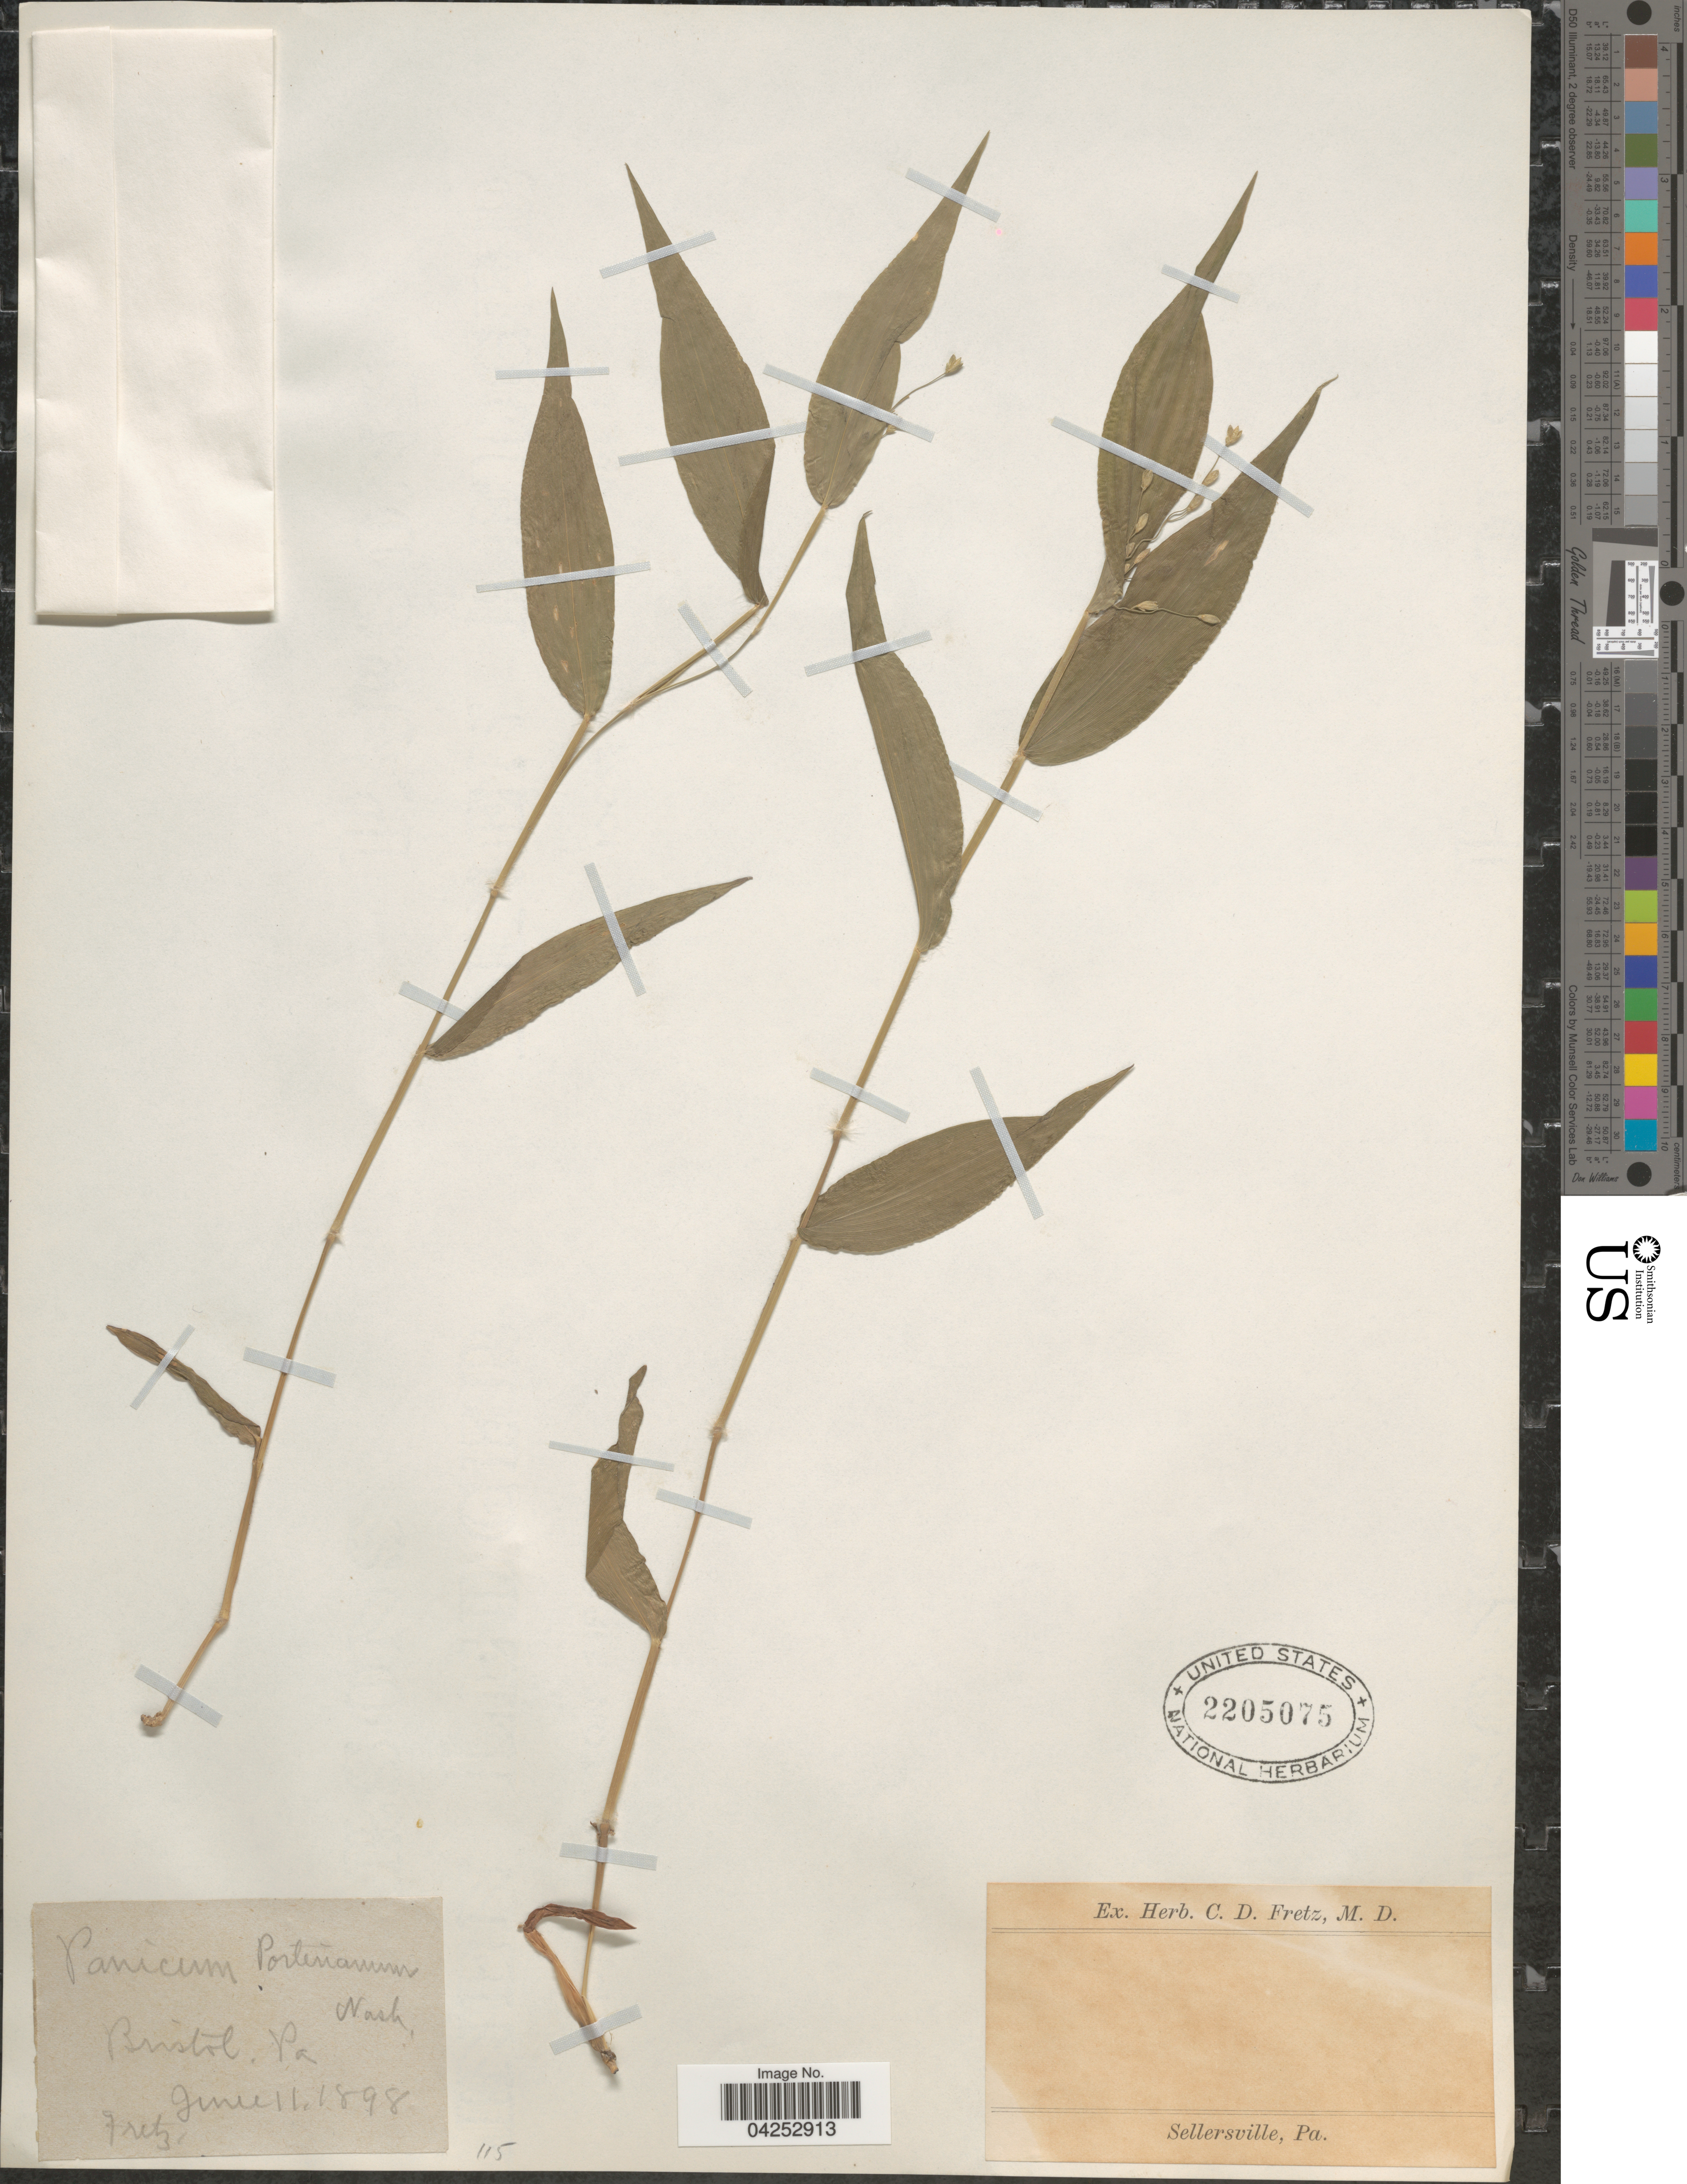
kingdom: Plantae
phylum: Tracheophyta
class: Liliopsida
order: Poales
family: Poaceae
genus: Dichanthelium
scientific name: Dichanthelium boscii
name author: (Poir.) Gould & C.A. Clark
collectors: C. D. Fretz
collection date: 1898-06-11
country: United States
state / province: Pennsylvania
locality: Bristol.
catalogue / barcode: US 2205075